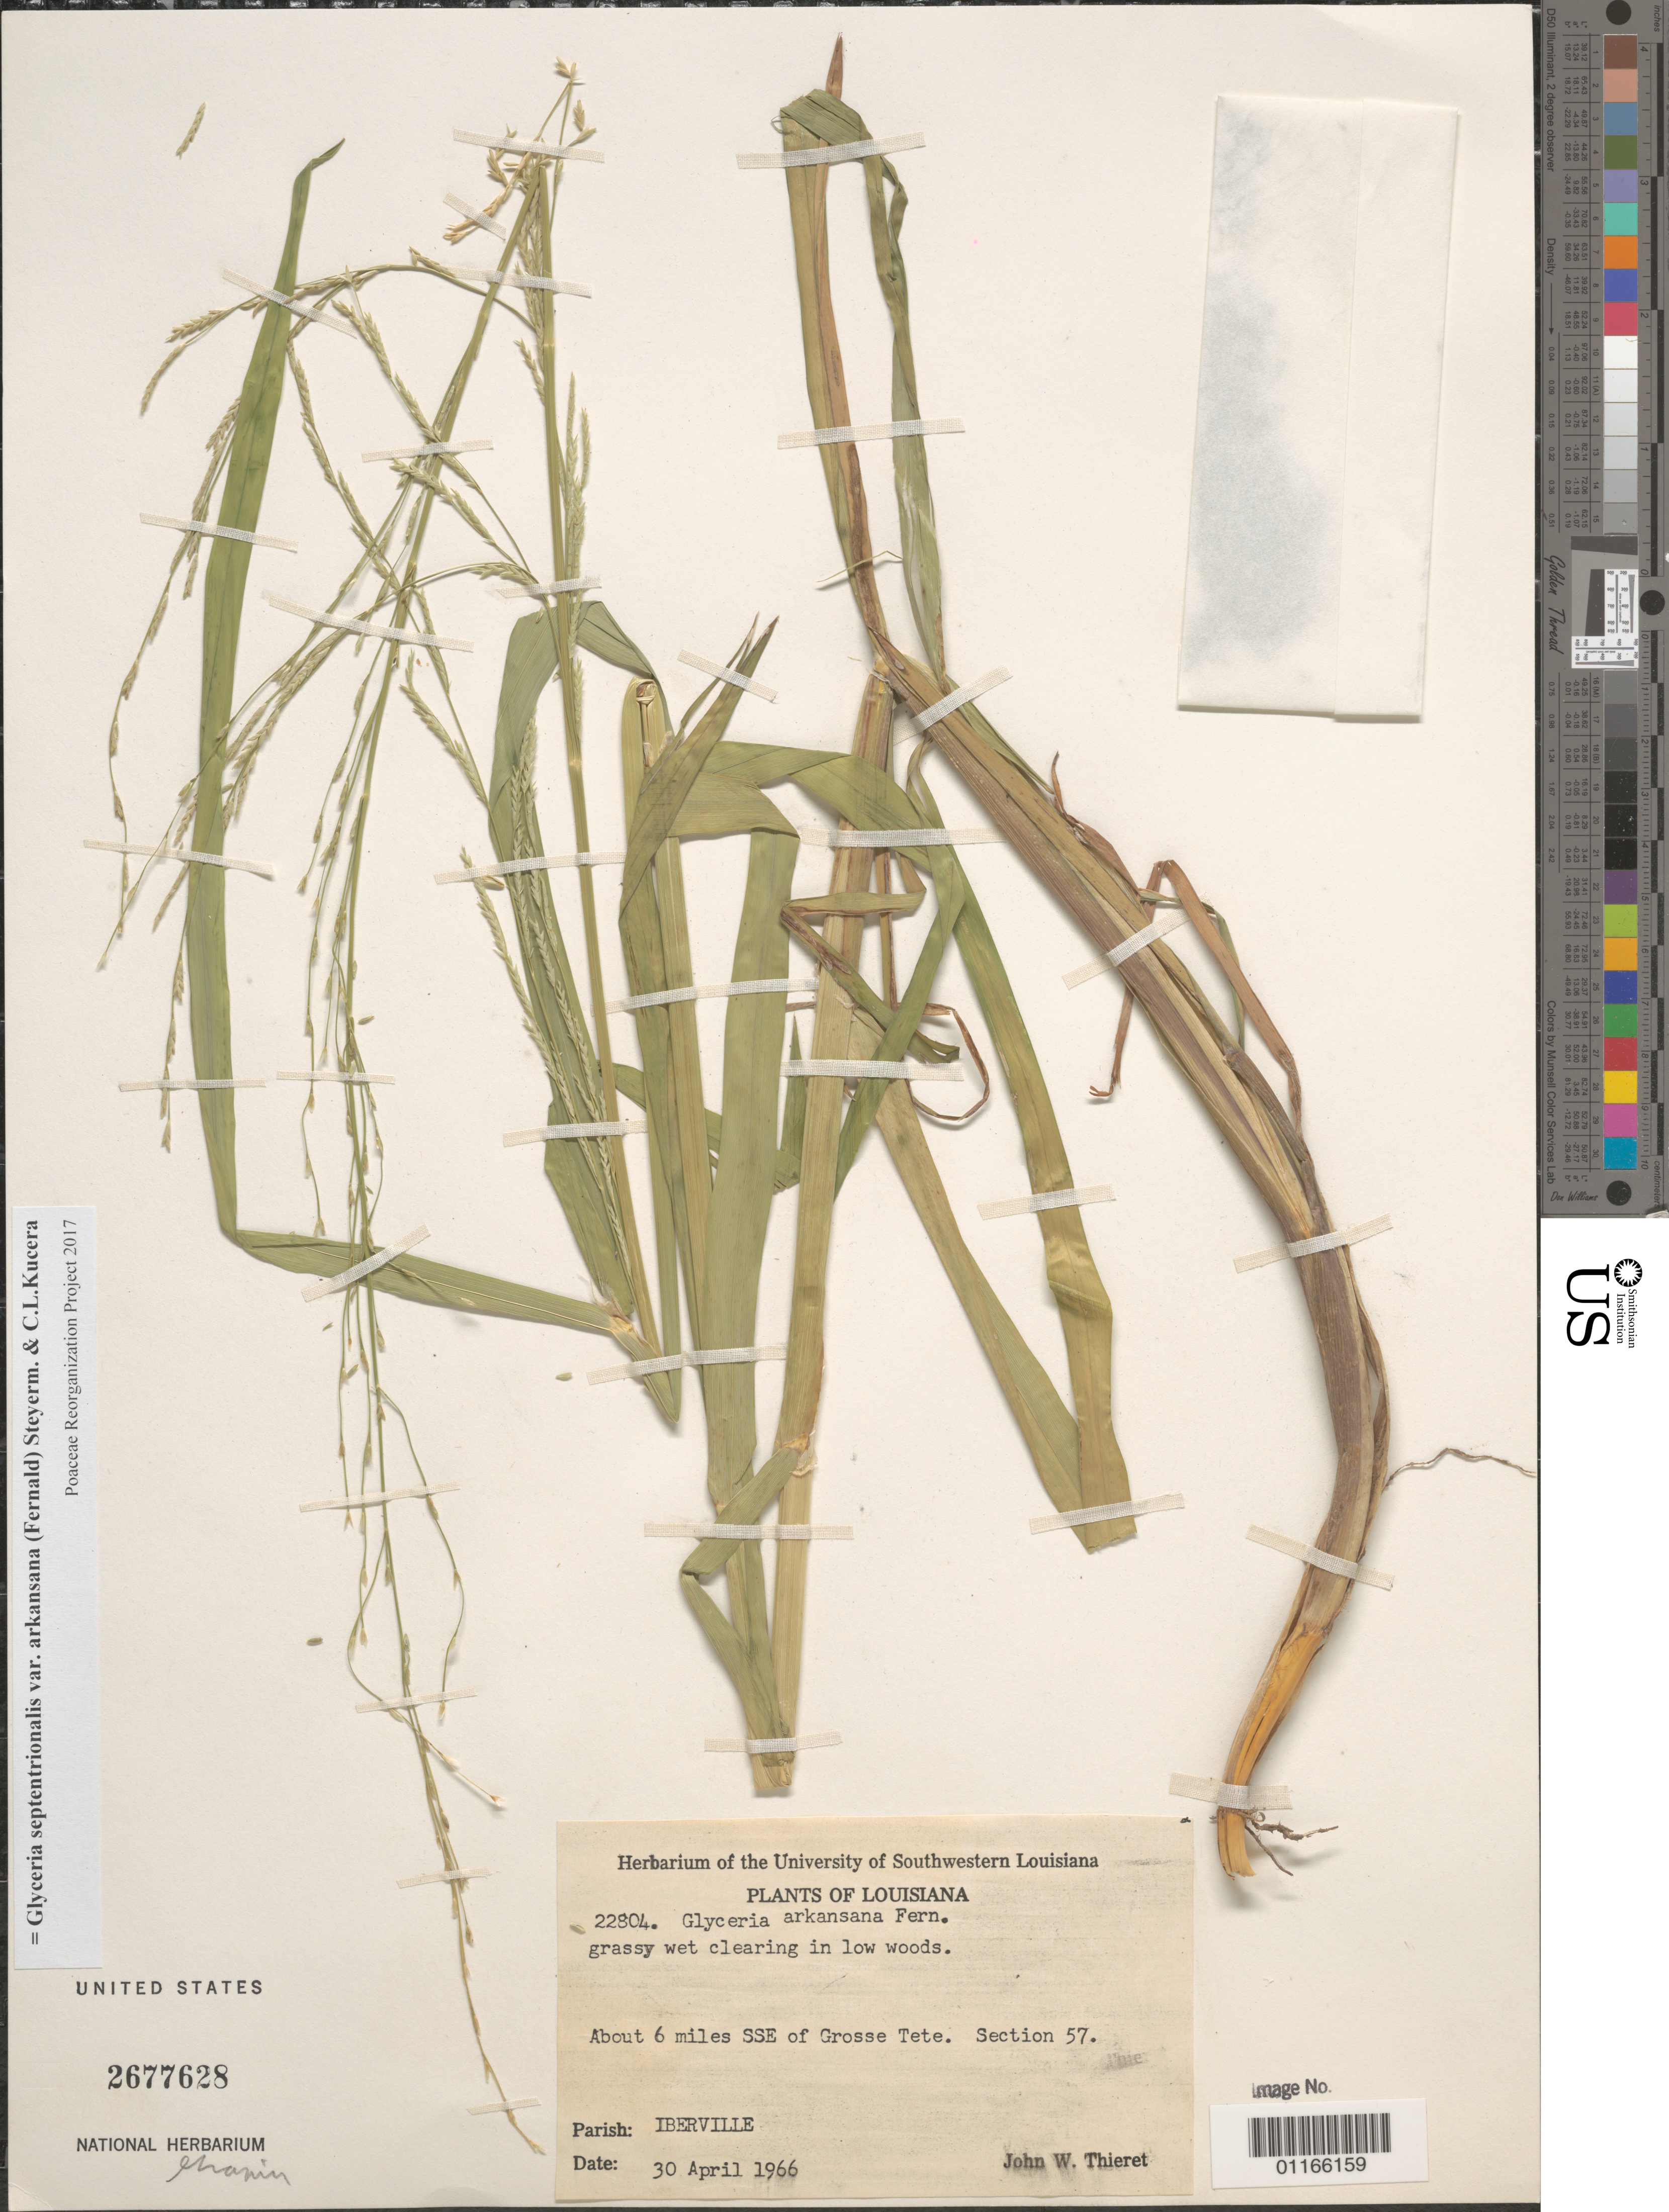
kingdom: Plantae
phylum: Tracheophyta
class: Liliopsida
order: Poales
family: Poaceae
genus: Glyceria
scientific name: Glyceria septentrionalis var. arkansana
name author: (Fernald) Steyerm. & Kucera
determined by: Poaceae Reorganization Project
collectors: J. W. Thieret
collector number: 22804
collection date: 1966-04-30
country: United States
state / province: Louisiana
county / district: Iberville Parish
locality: About 6 miles SSE of Grosse Tete. Section 57.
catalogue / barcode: US 2677628